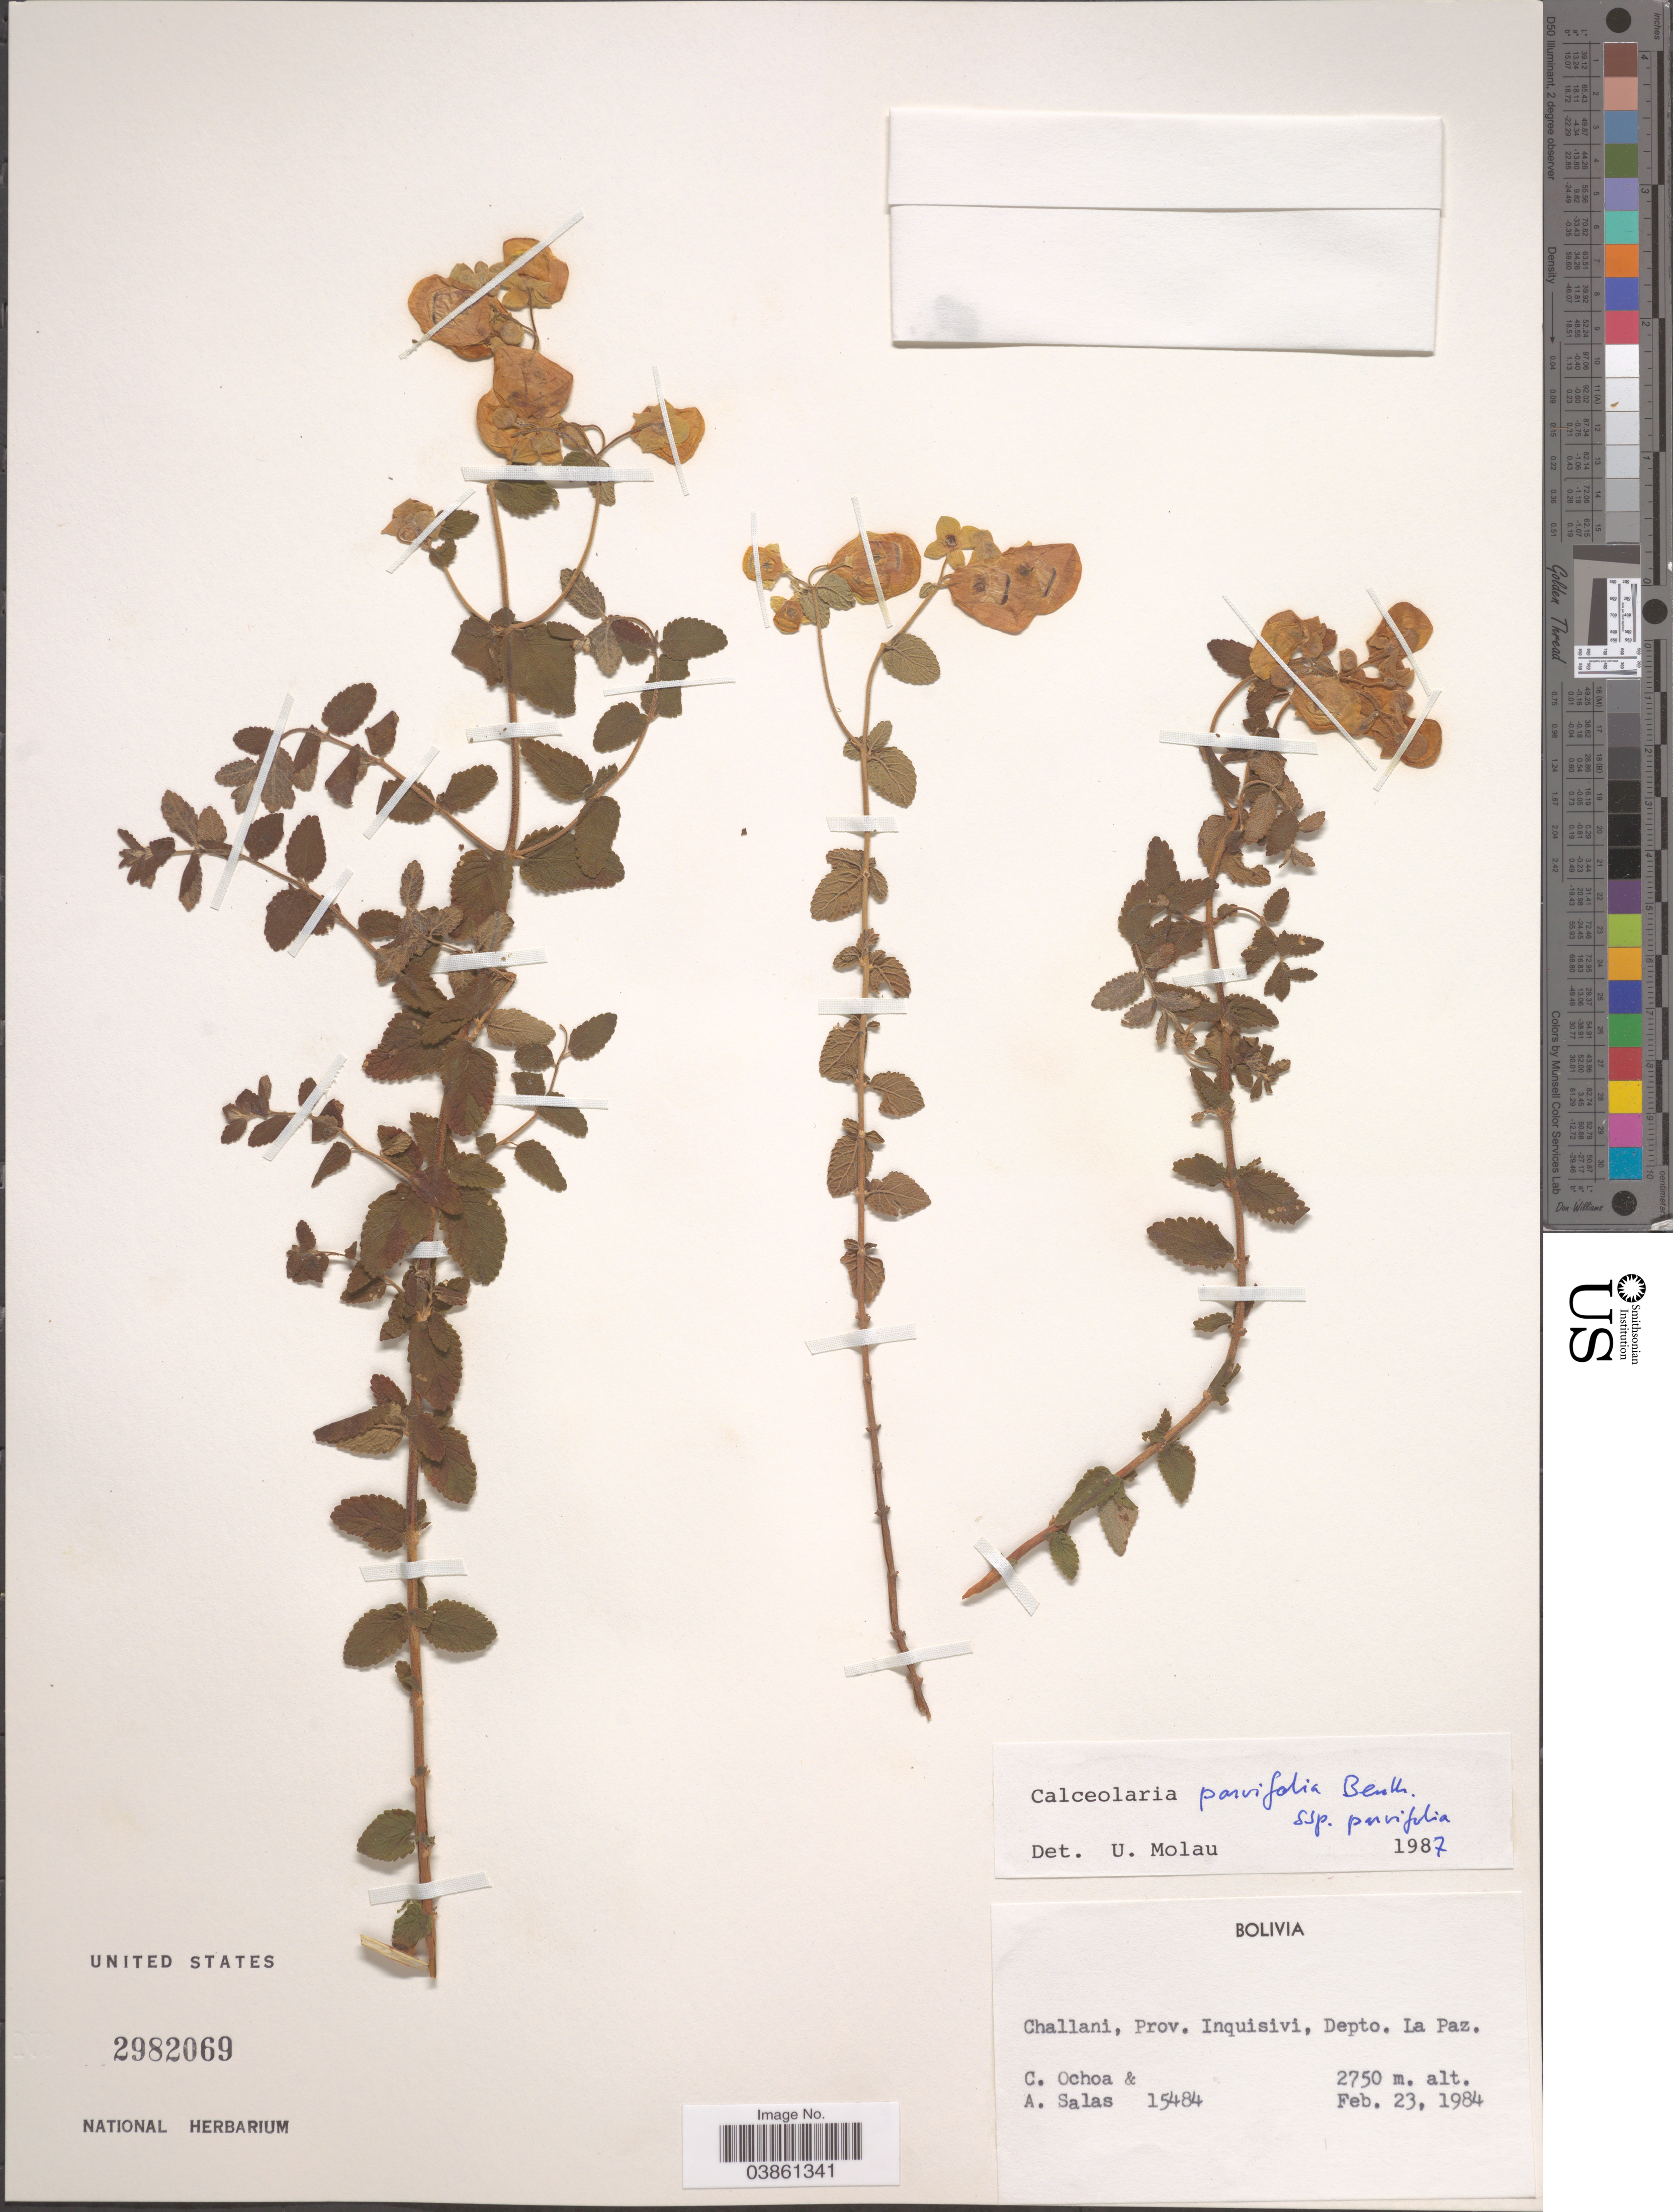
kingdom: Plantae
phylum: Tracheophyta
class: Magnoliopsida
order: Lamiales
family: Calceolariaceae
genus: Calceolaria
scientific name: Calceolaria parvifolia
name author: Wedd.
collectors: C. Ochoa & A. Salas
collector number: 15484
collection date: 1984-02-23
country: Bolivia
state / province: La Paz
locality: Challani, Prov. Inquisivi, Depto. La Paz.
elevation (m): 2750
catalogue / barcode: US 2982069